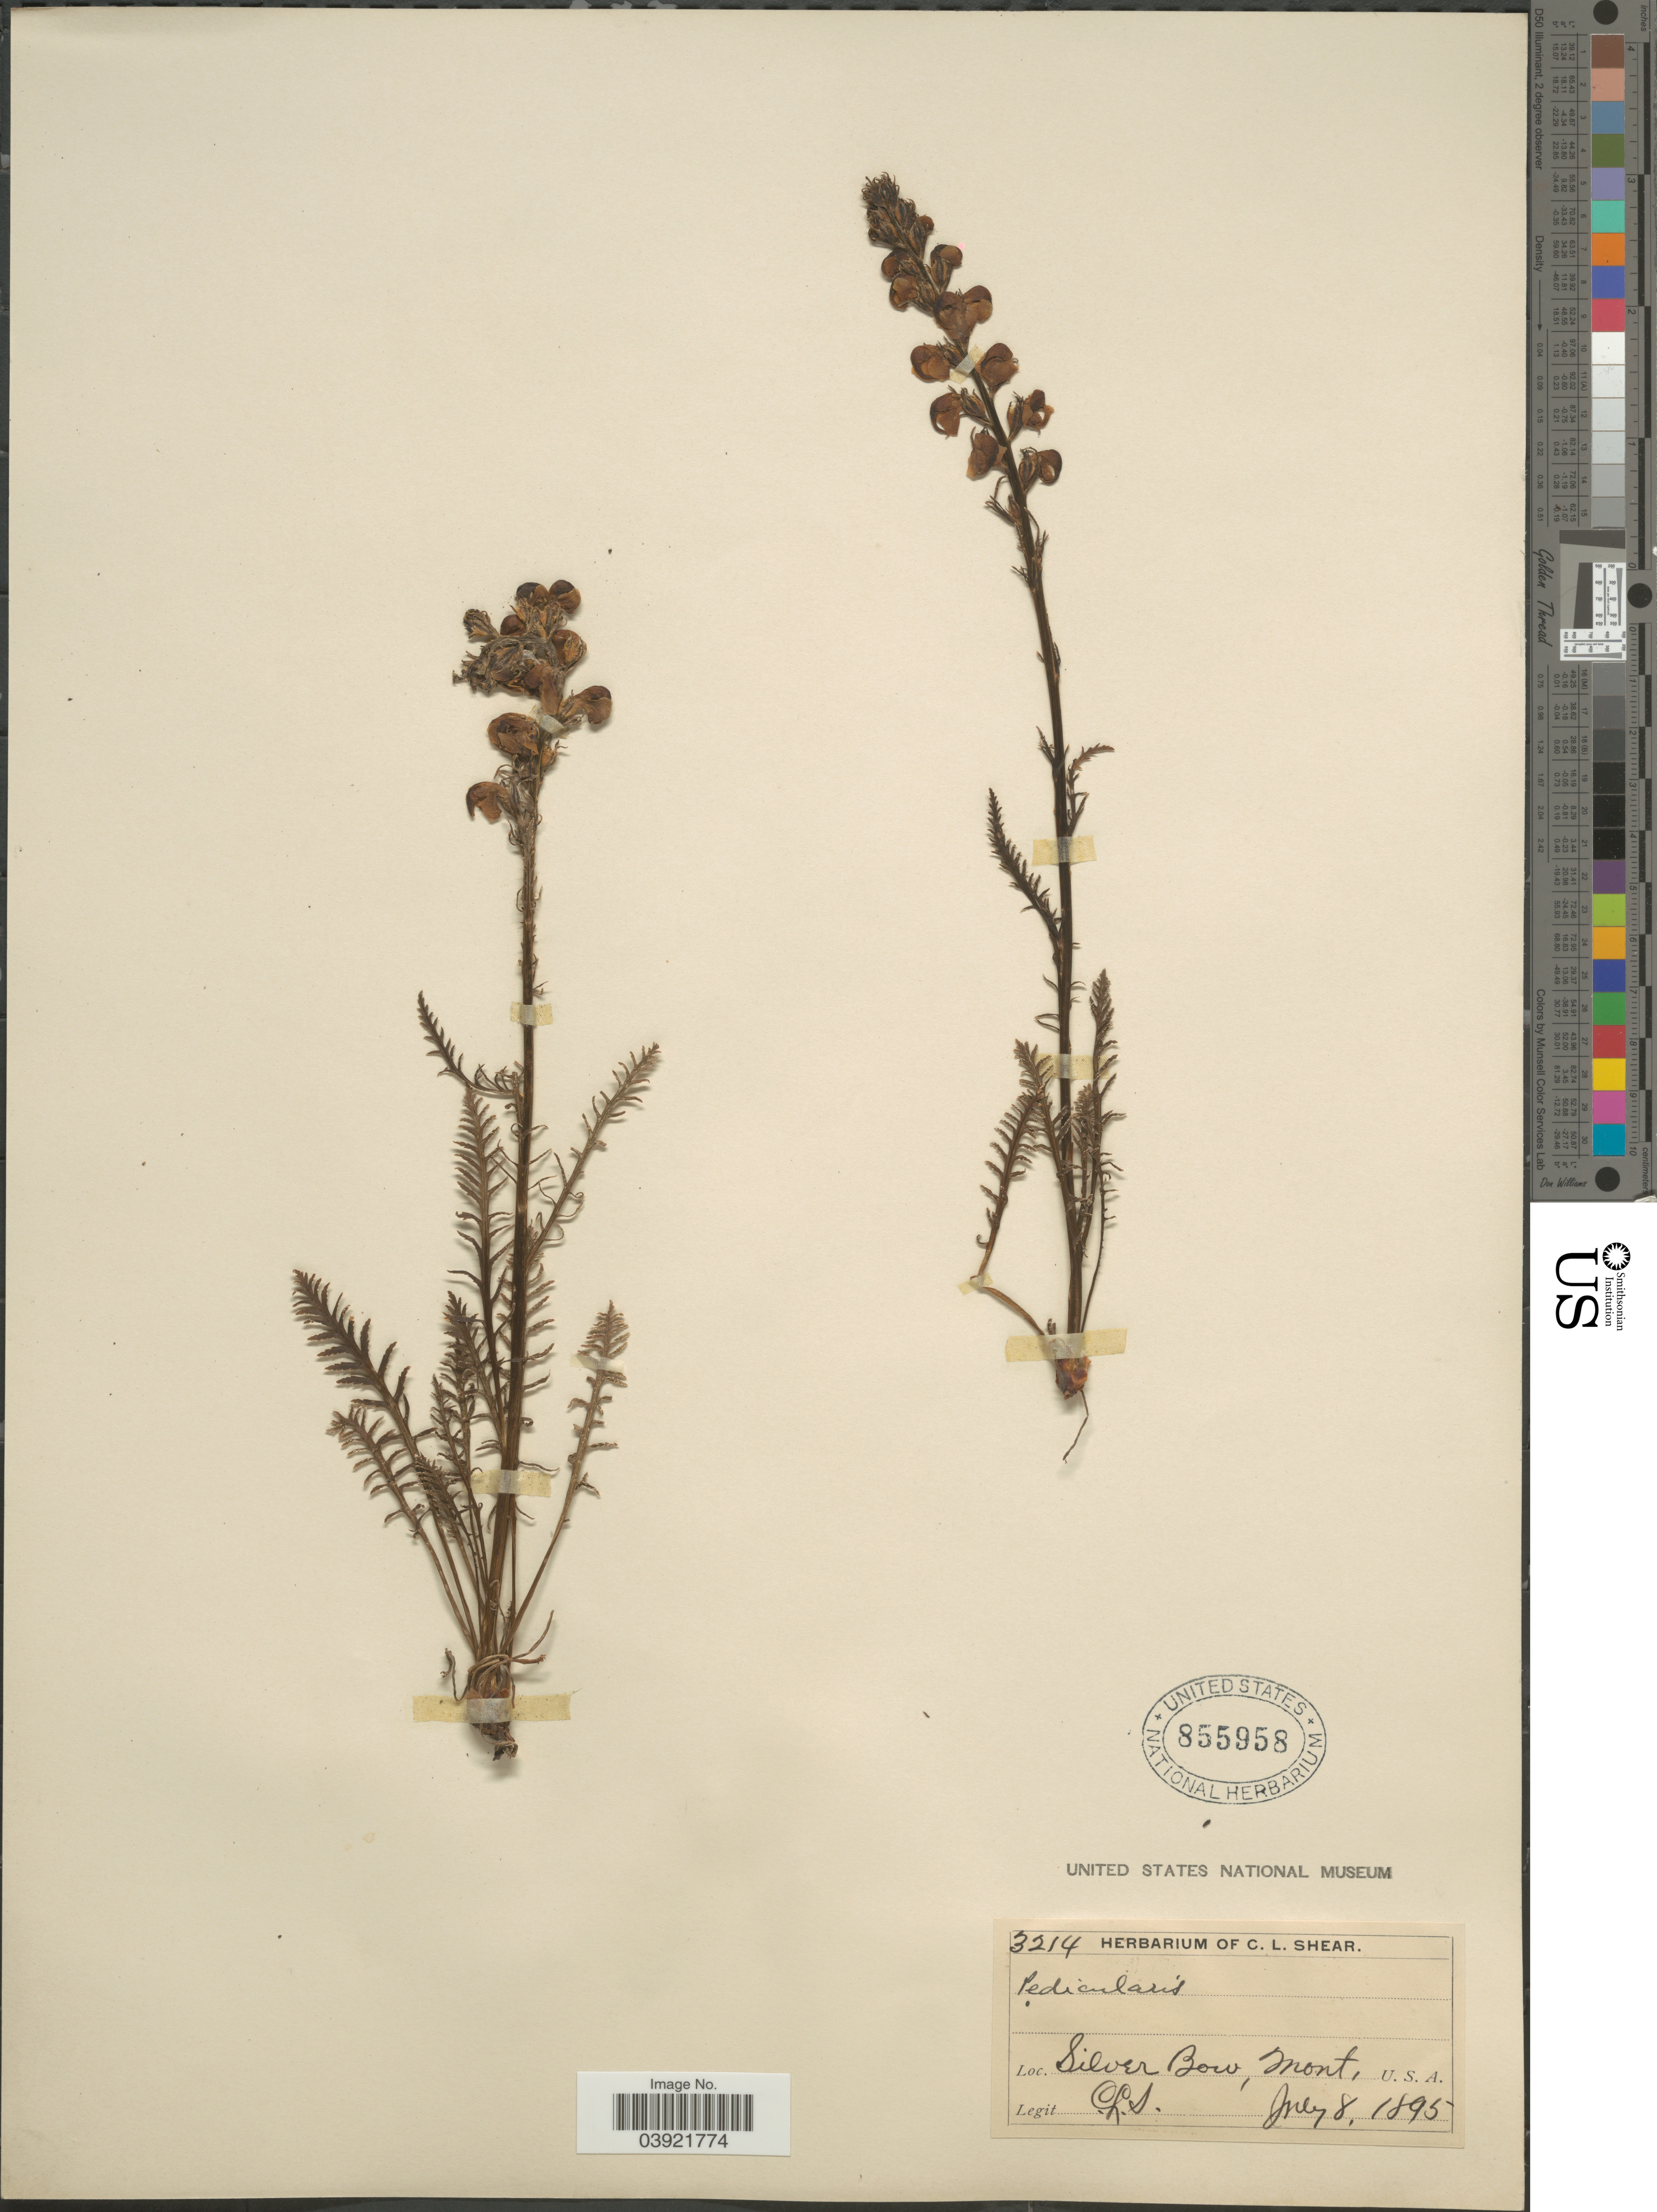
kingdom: Plantae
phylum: Tracheophyta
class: Magnoliopsida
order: Lamiales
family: Orobanchaceae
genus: Pedicularis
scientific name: Pedicularis contorta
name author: Benth.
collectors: C. L. Shear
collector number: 3214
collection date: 1895-07-08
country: United States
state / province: Montana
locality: Silver Bow.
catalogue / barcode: US 855958